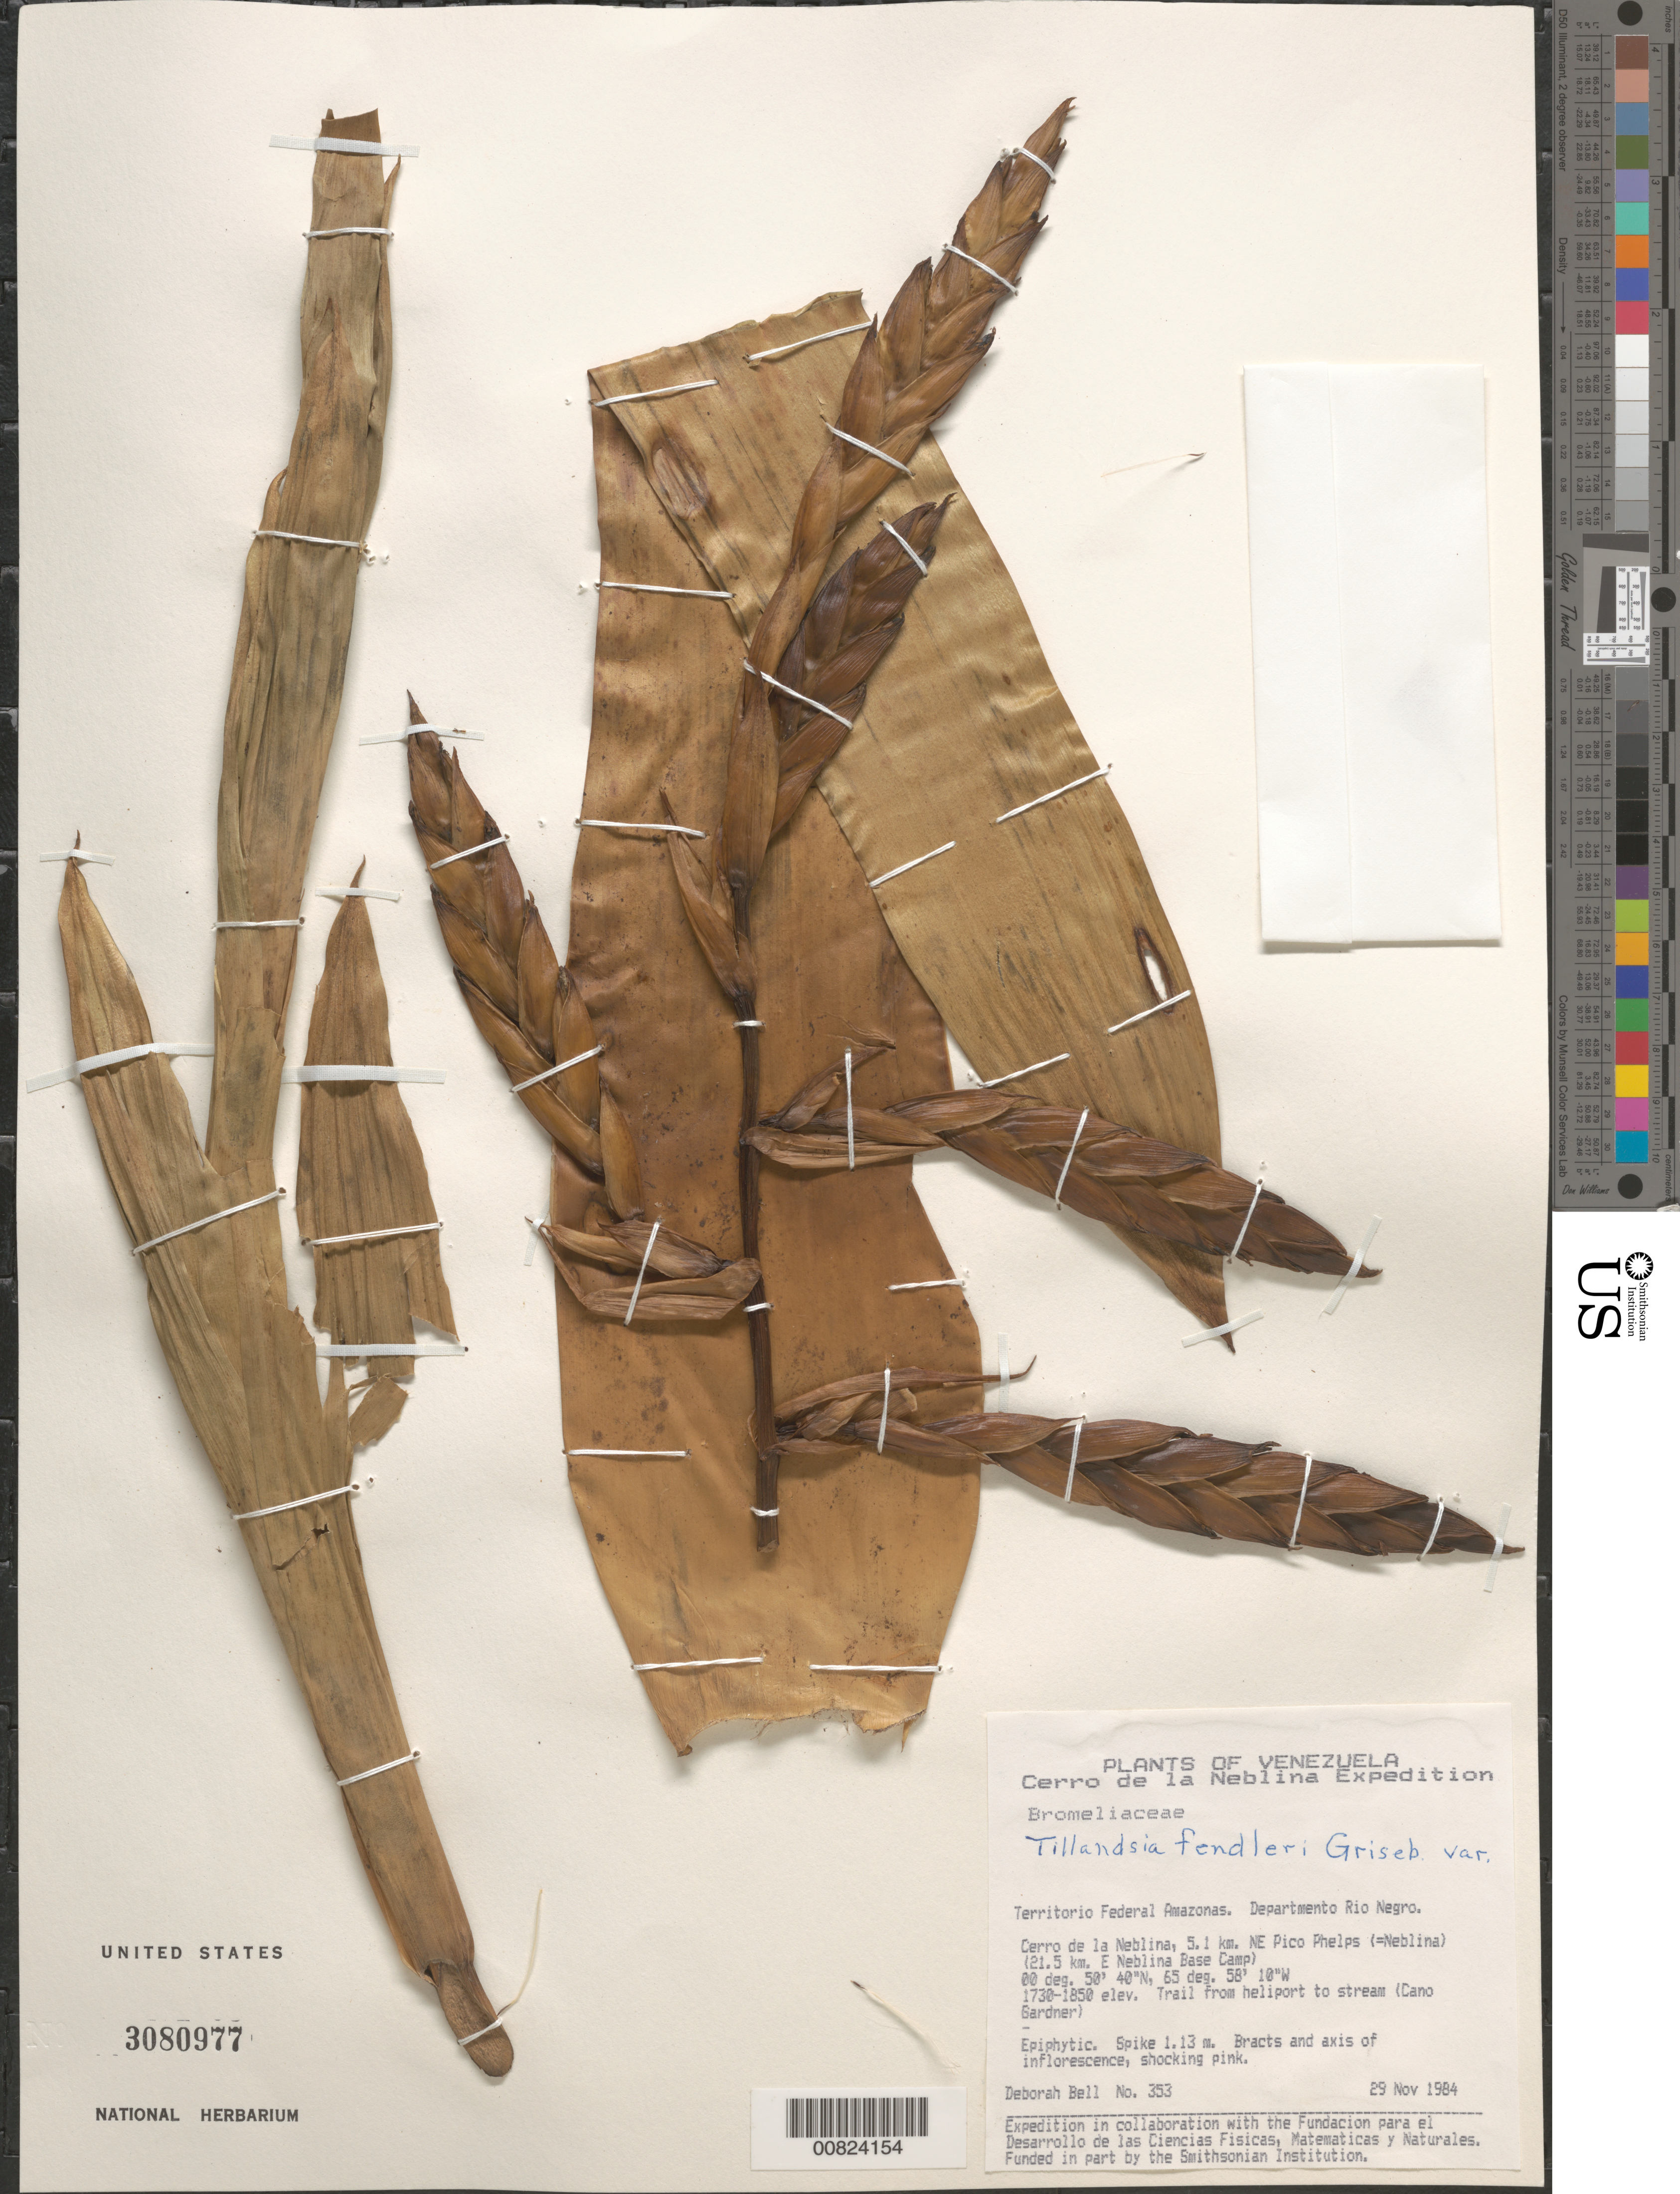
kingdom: Plantae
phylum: Tracheophyta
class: Liliopsida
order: Poales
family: Bromeliaceae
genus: Tillandsia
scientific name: Tillandsia fendleri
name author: Griseb.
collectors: D. A. Bell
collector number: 353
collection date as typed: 29-Nov-84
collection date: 1984-11-29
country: Venezuela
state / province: Amazonas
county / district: Río Negro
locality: Cerro de La Neblina, 5.1 km NE Pico Phelps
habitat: Trail from heliport to stream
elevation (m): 1730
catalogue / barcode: US 3080977